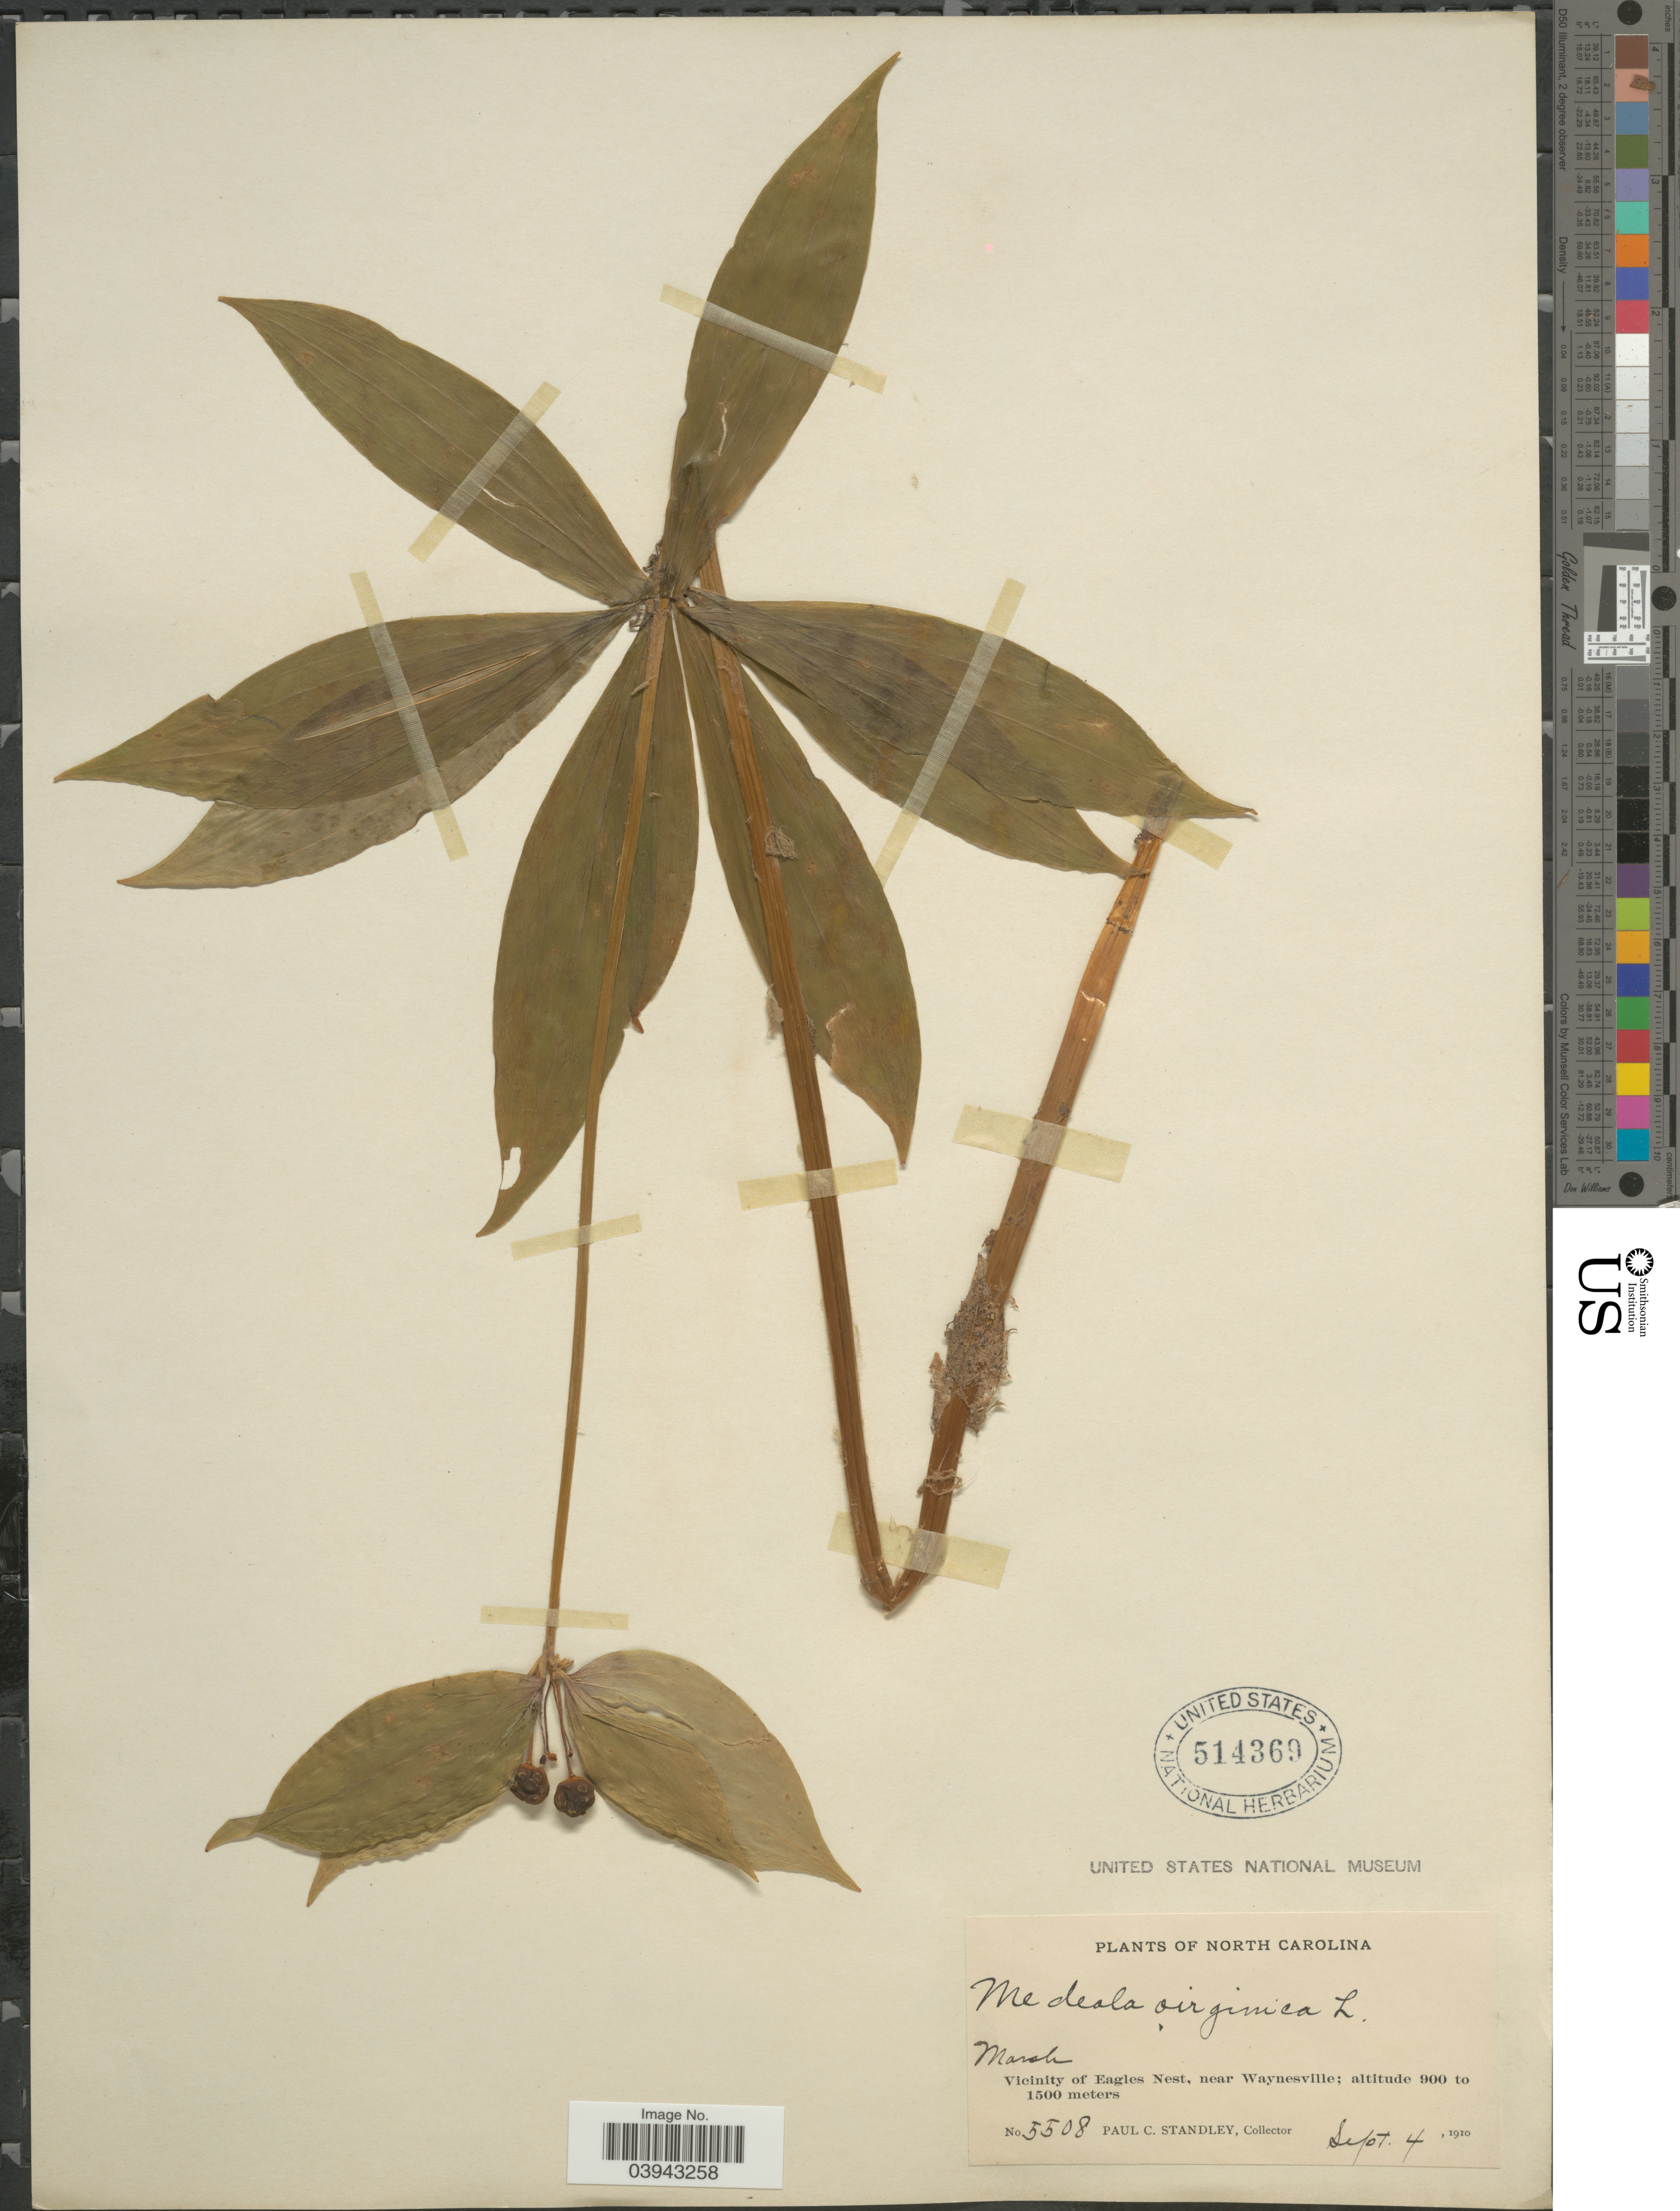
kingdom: Plantae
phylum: Tracheophyta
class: Liliopsida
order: Liliales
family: Liliaceae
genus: Medeola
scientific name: Medeola virginiana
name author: (L.) Desf.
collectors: P. C. Standley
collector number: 5508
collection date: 1910-09-04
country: United States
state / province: North Carolina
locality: Vicinity of Eagles Nest, near Waynesville.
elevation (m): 900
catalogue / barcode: US 514369